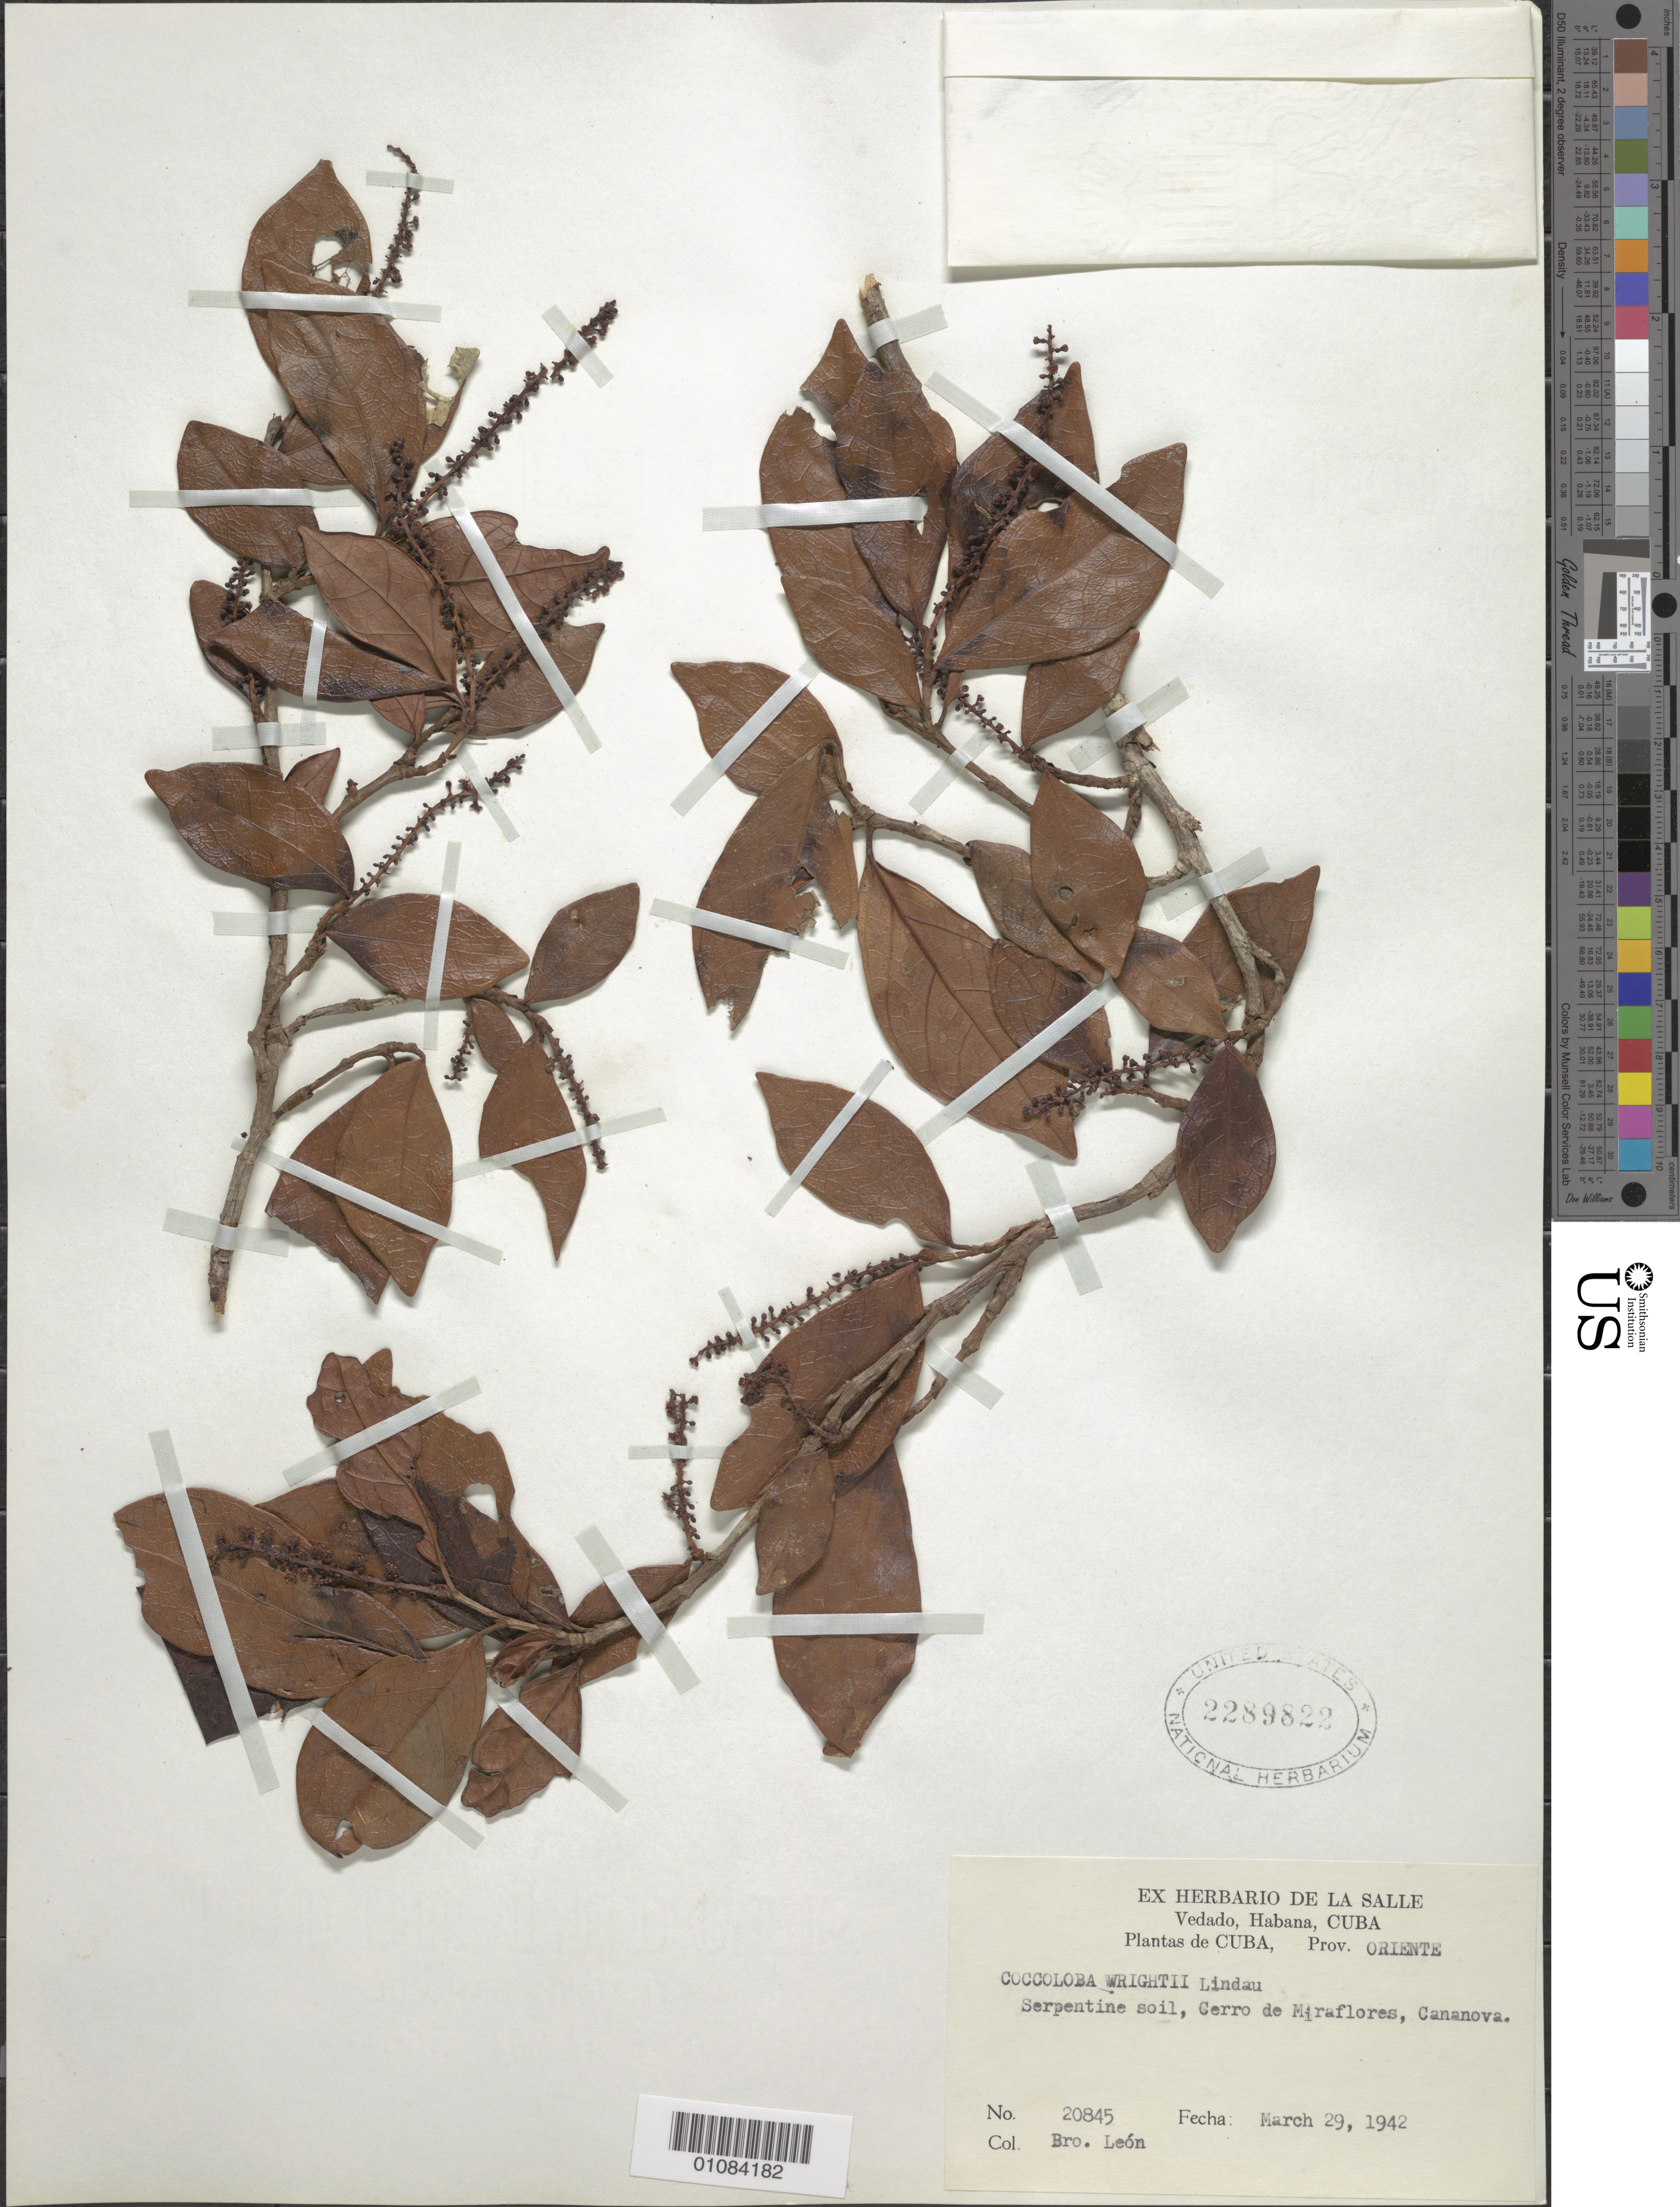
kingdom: Plantae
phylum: Tracheophyta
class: Magnoliopsida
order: Caryophyllales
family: Polygonaceae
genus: Coccoloba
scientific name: Coccoloba wrightii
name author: Lindau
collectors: Bro. León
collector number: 20845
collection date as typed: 29 Mar 1942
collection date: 1942-03-29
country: Cuba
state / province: Holguín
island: Cuba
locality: Cerro de Miraflores, Cananova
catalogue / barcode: US 2289822